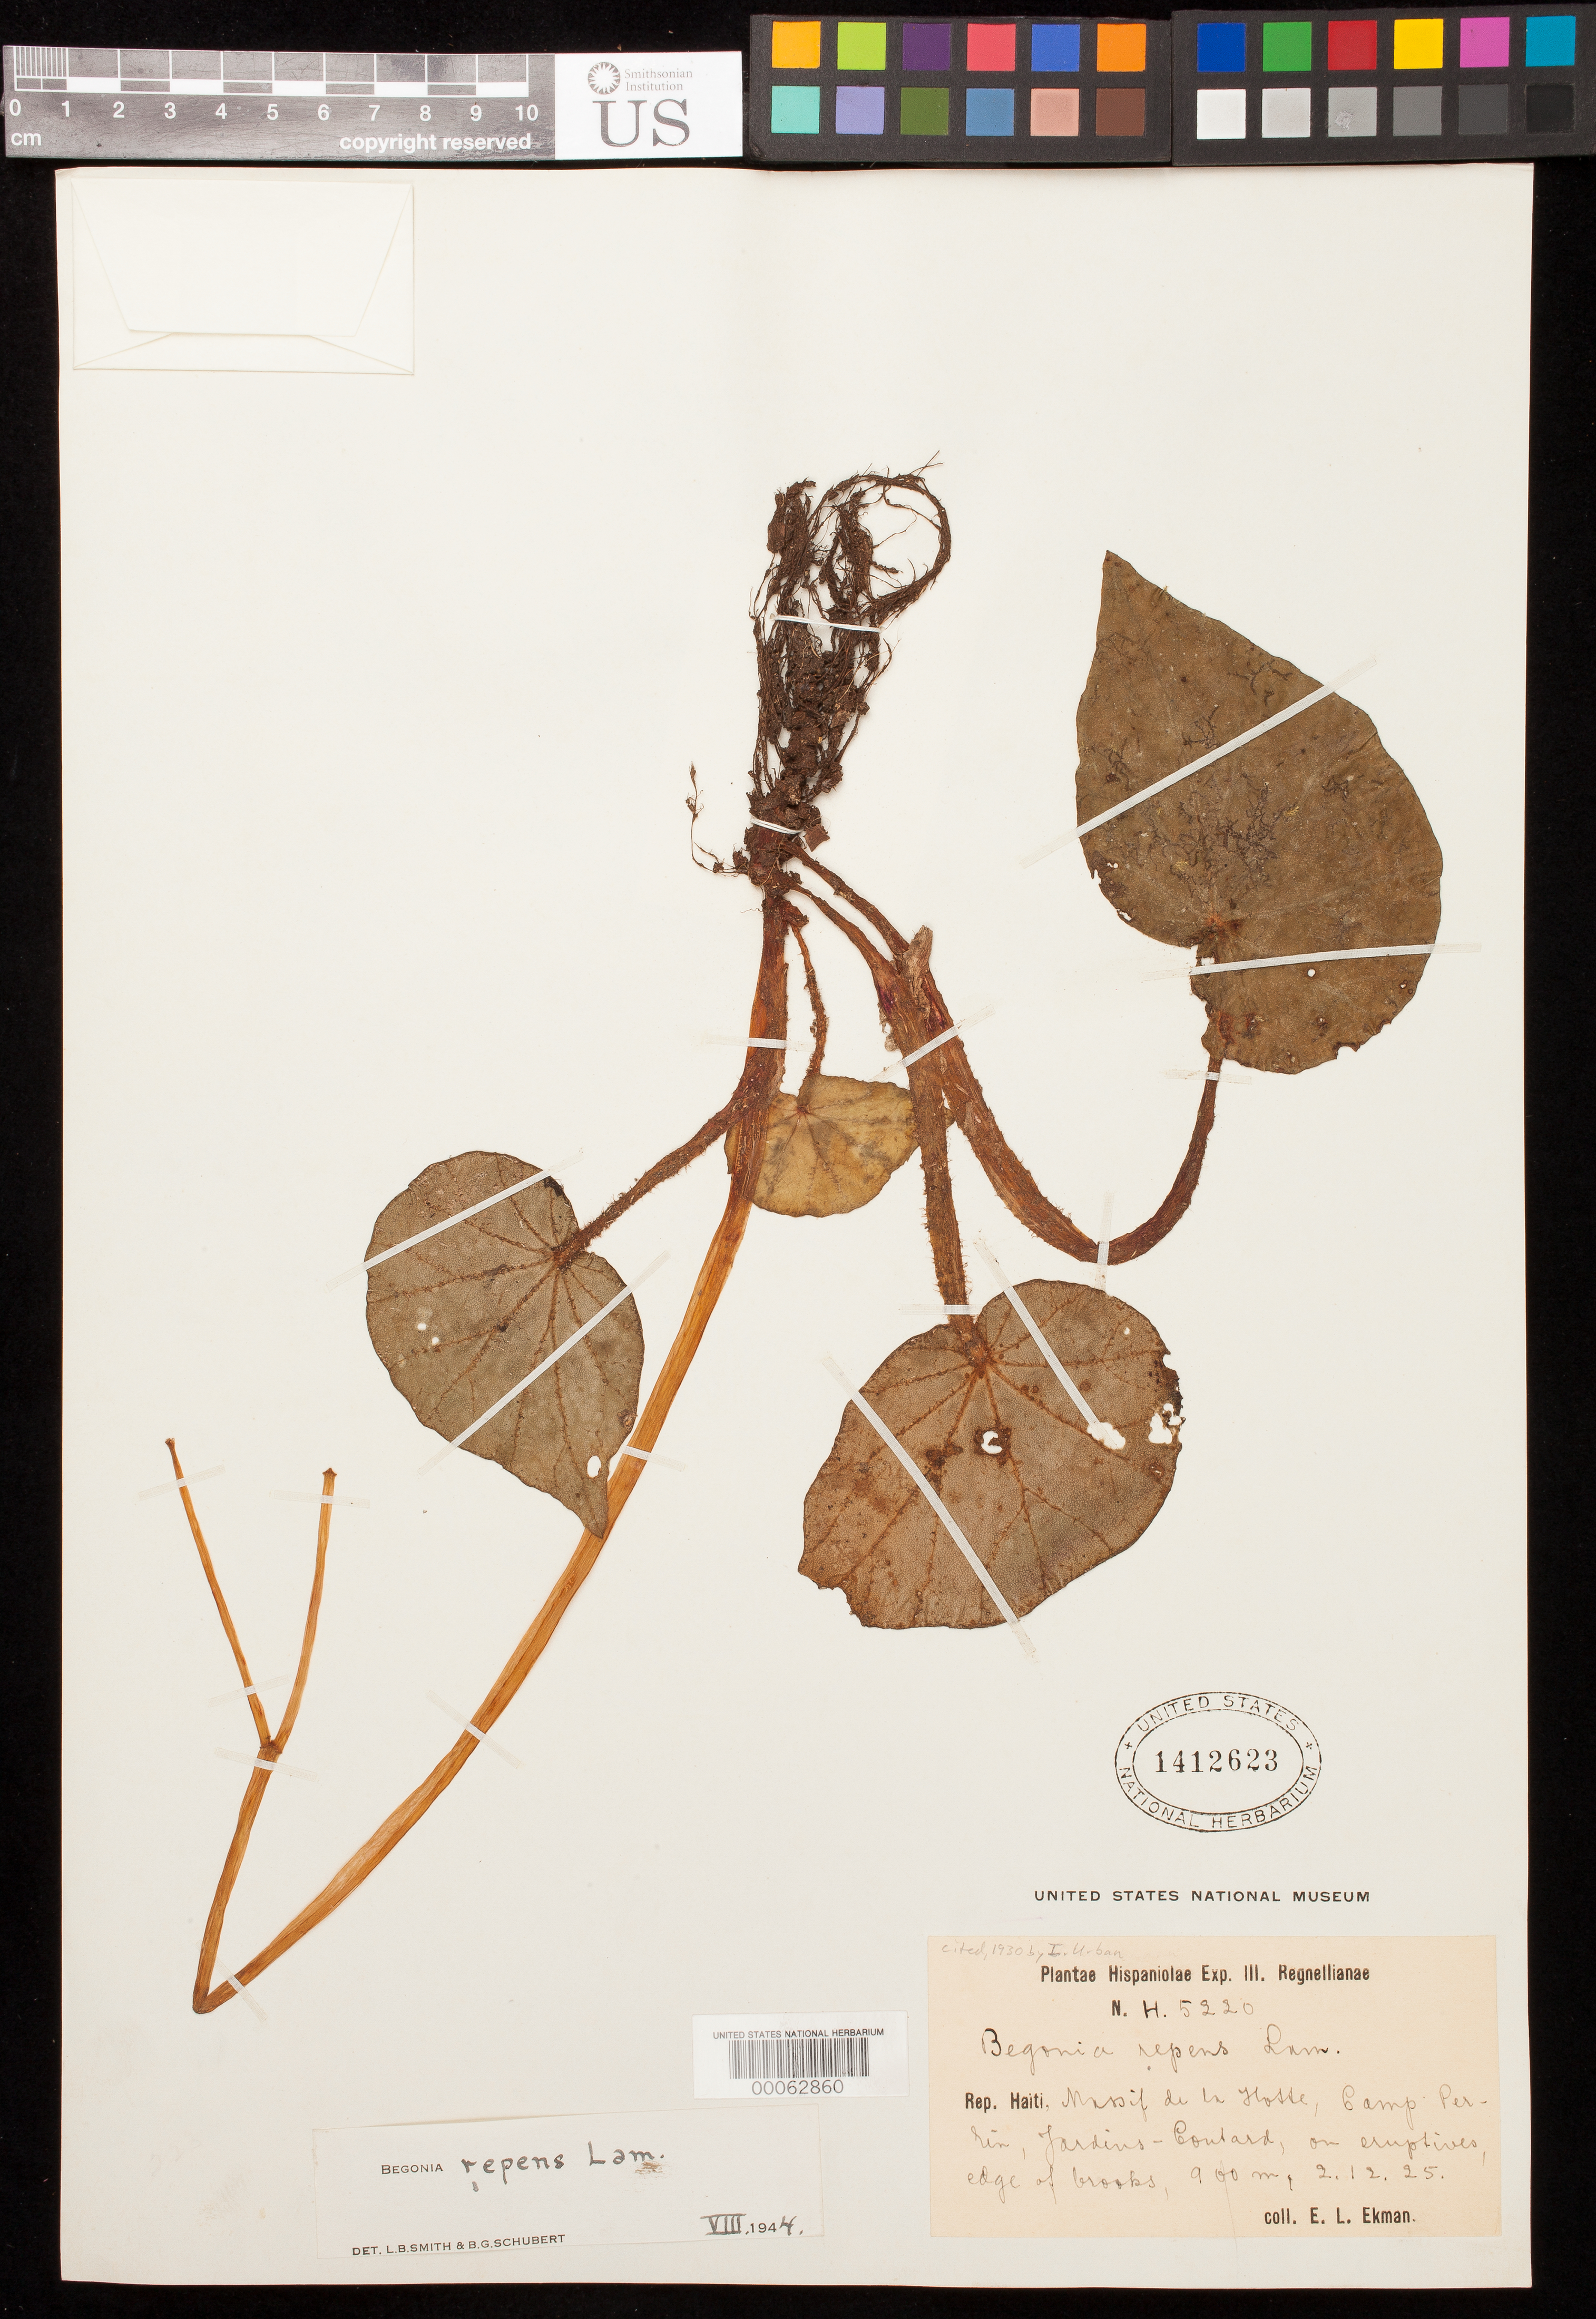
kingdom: Plantae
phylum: Tracheophyta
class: Magnoliopsida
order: Cucurbitales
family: Begoniaceae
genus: Begonia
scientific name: Begonia repens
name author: Lam.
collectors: E. L. Ekman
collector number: H.5220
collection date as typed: Transcribed d/m/y: 2/12/25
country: Haiti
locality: Hispaniolae Exp. III. Regnellianae. Massif de la Hosse [interpreted], Camp Perrin, Jardins-Coutard.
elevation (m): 900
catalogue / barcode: US 1412623